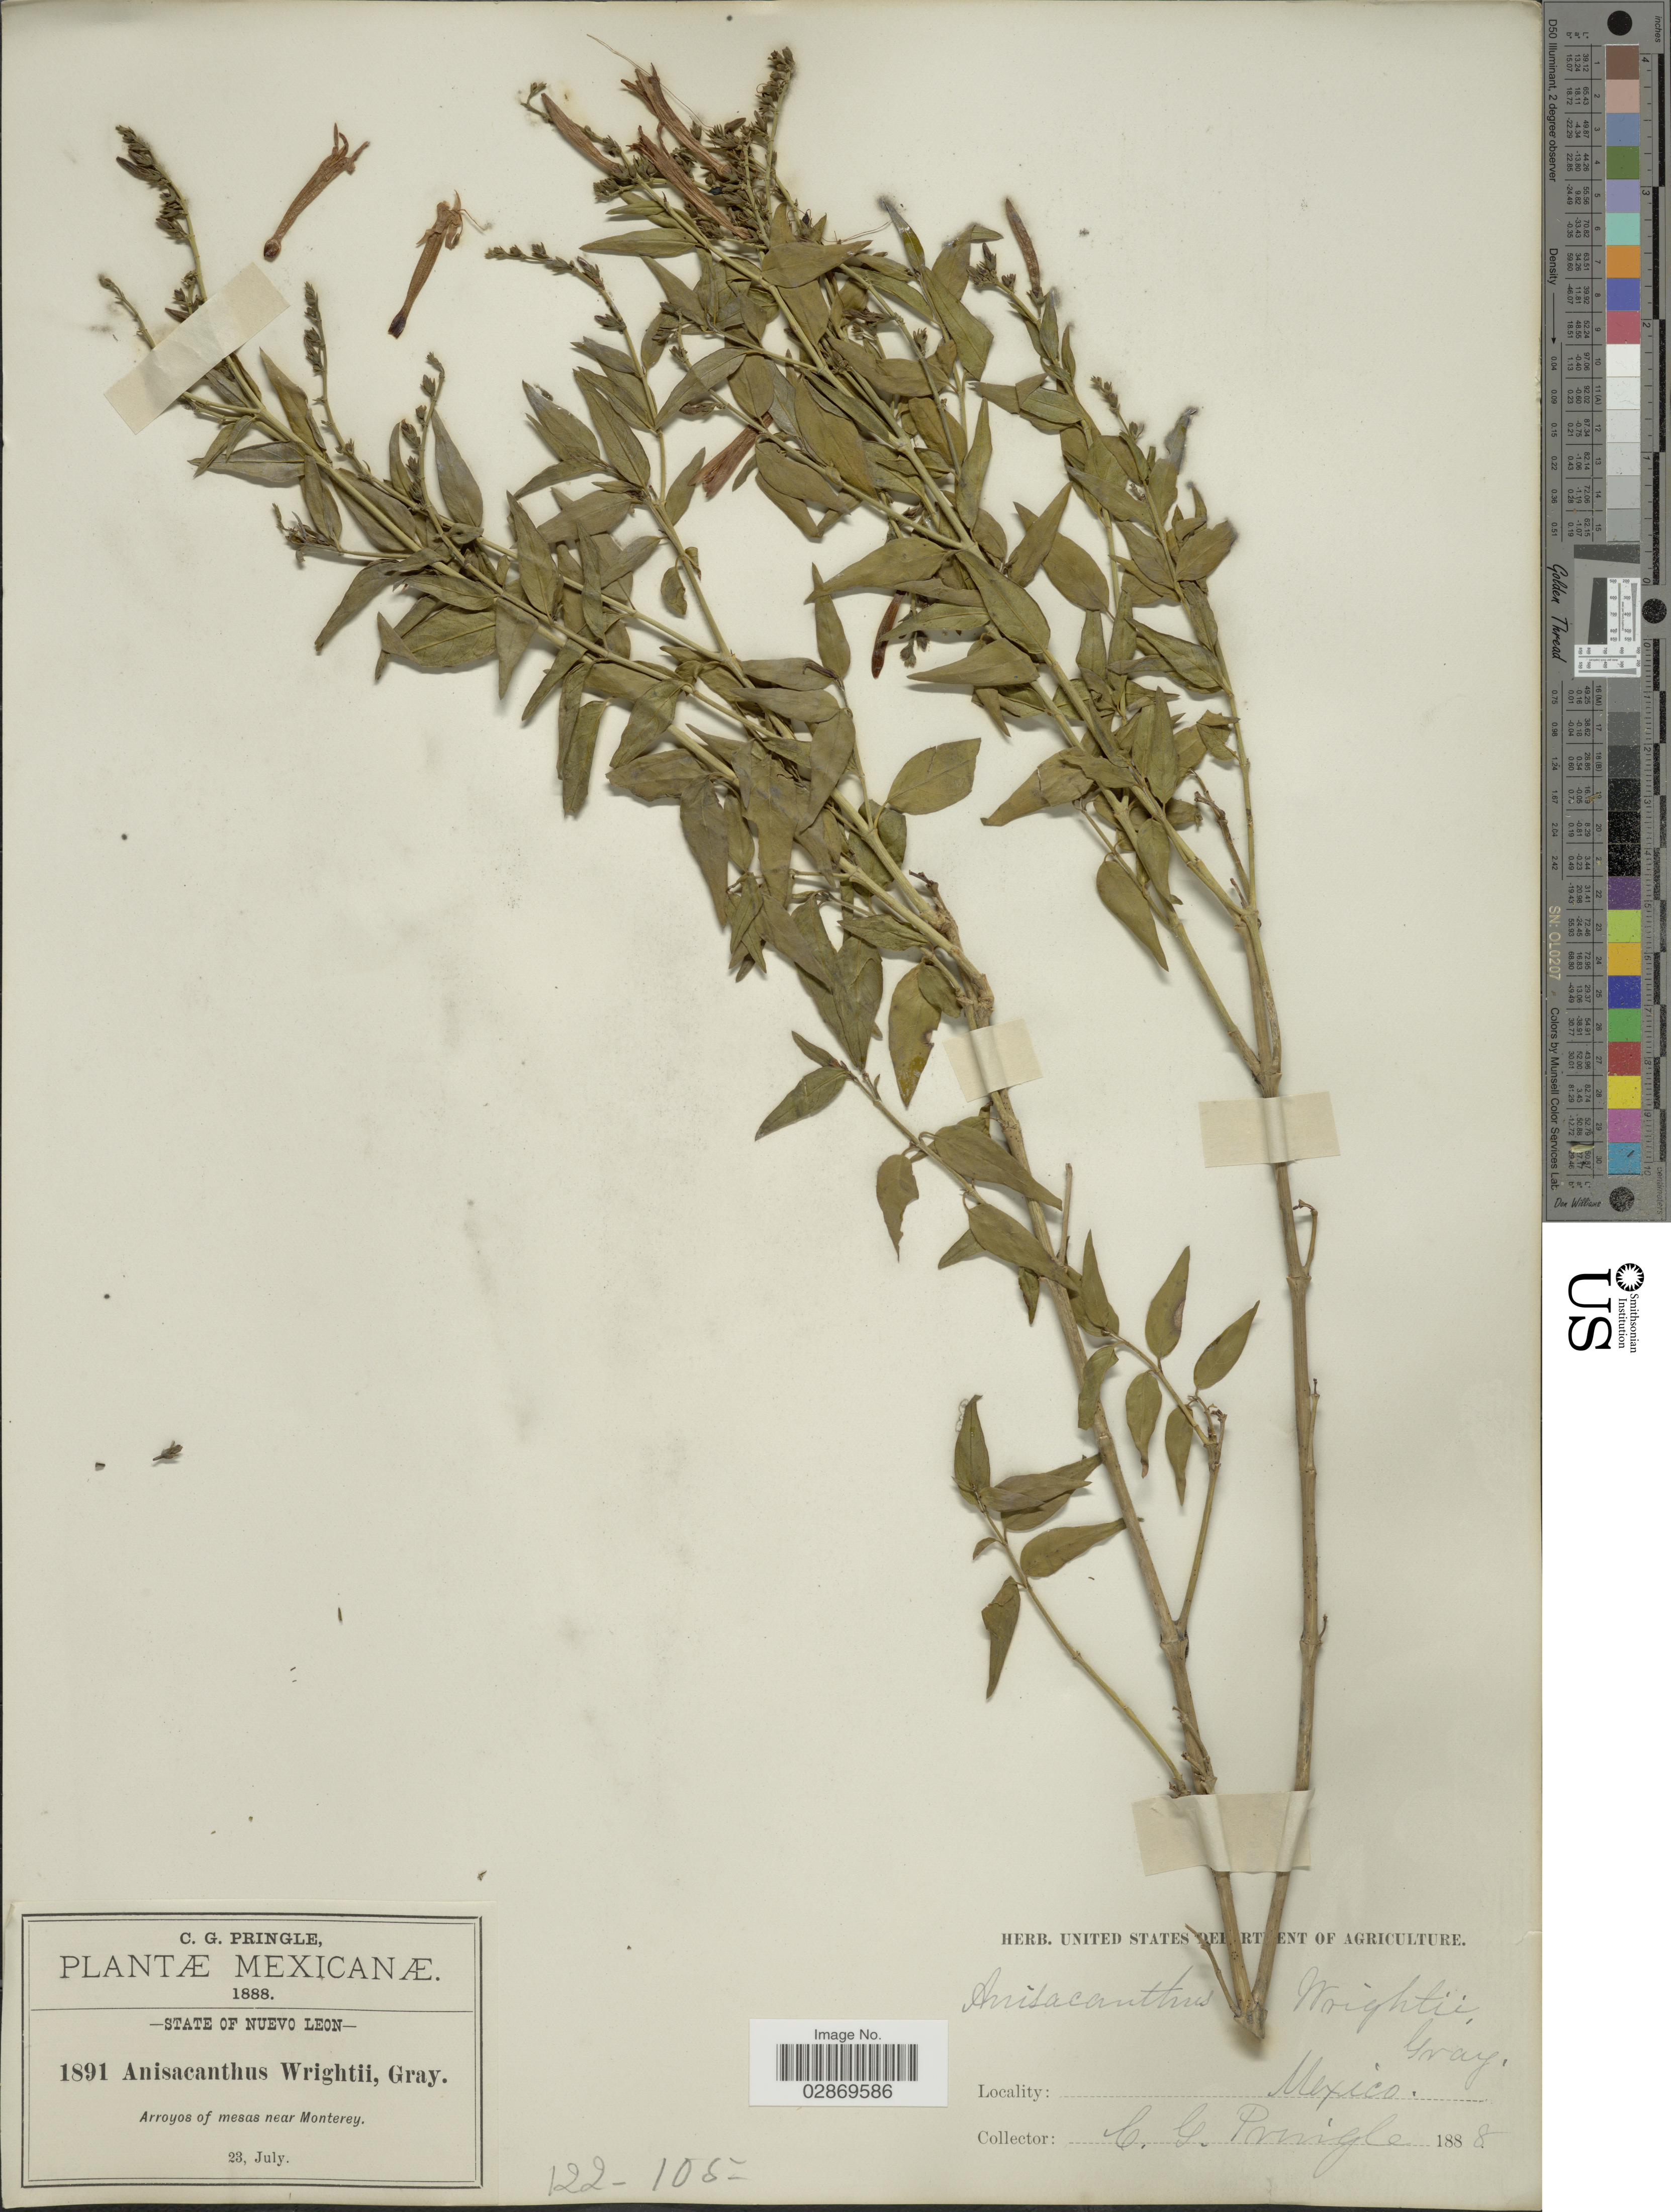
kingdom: Plantae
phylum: Tracheophyta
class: Magnoliopsida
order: Lamiales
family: Acanthaceae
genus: Anisacanthus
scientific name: Anisacanthus wrightii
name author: (Torr.) A. Gray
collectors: C. G. Pringle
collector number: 1891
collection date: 1888-07-23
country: Mexico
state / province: Nuevo León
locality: Arroyos of mesas near Monterey.